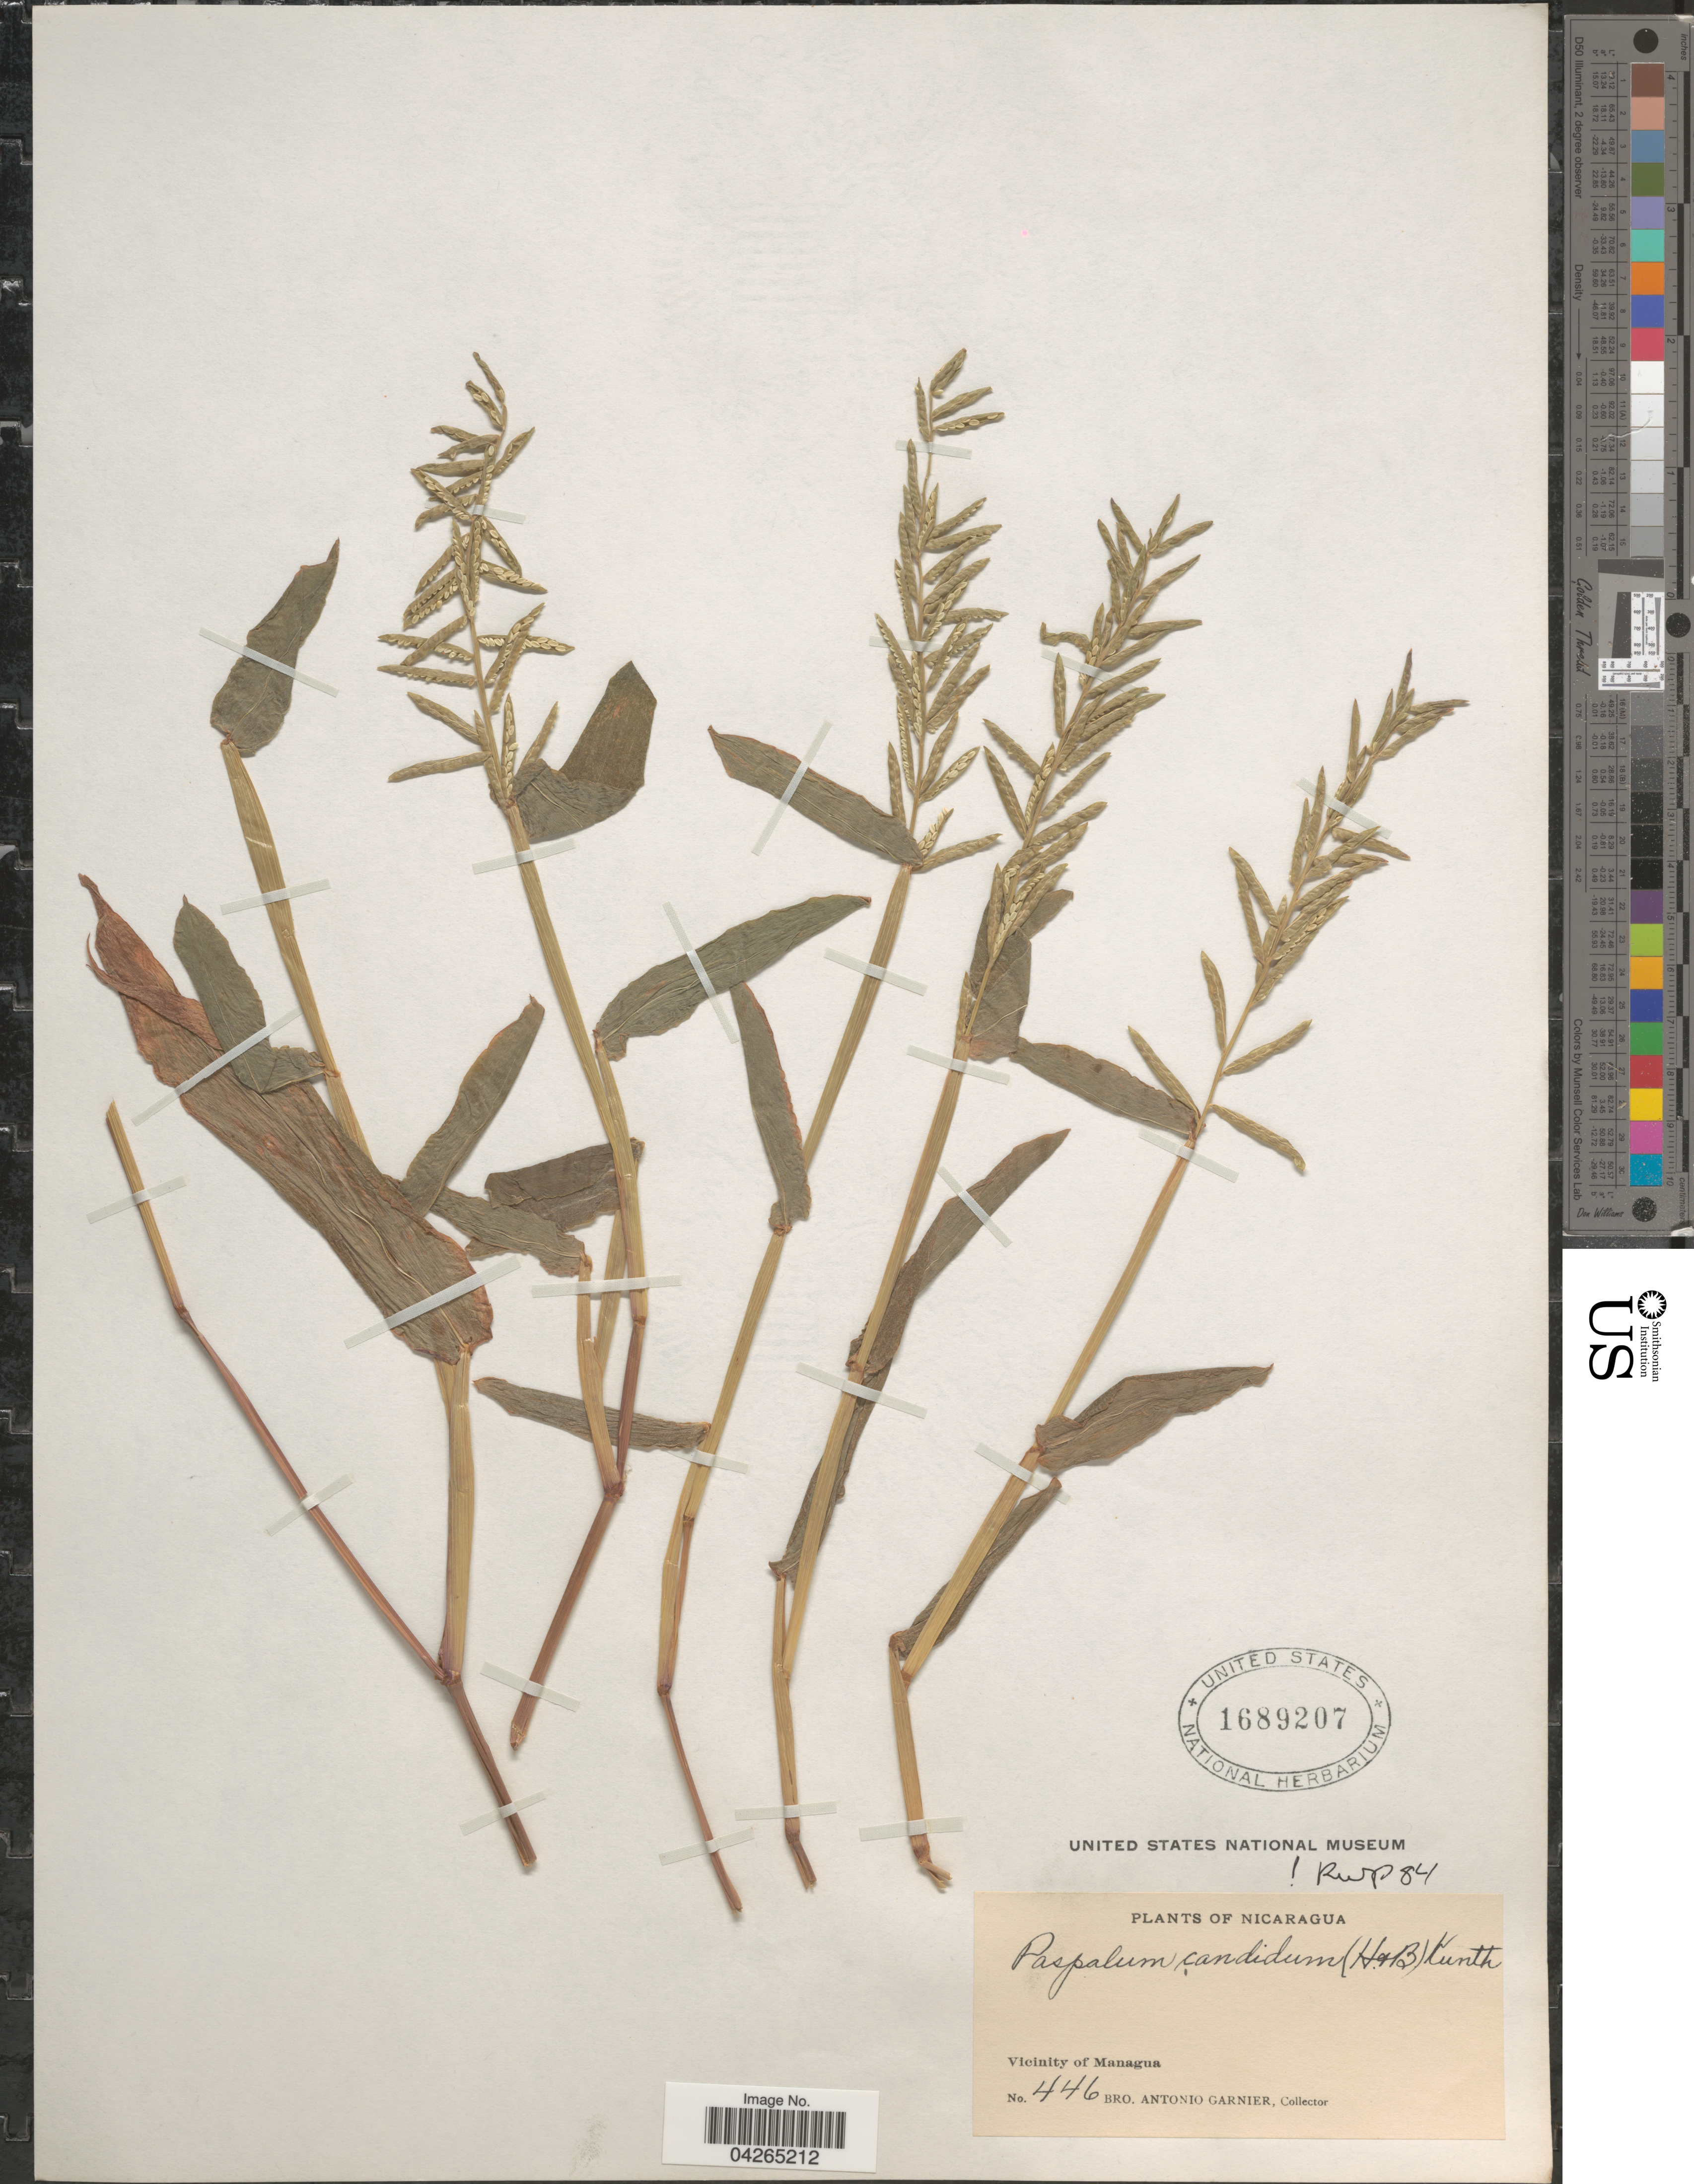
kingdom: Plantae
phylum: Tracheophyta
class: Liliopsida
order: Poales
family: Poaceae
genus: Paspalum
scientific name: Paspalum candidum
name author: (Humb. & Bonpl. ex Fleugge) Kunth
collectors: Bro. A. Garnier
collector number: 446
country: Nicaragua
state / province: Managua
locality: Vicinity of Managua.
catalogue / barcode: US 1689207